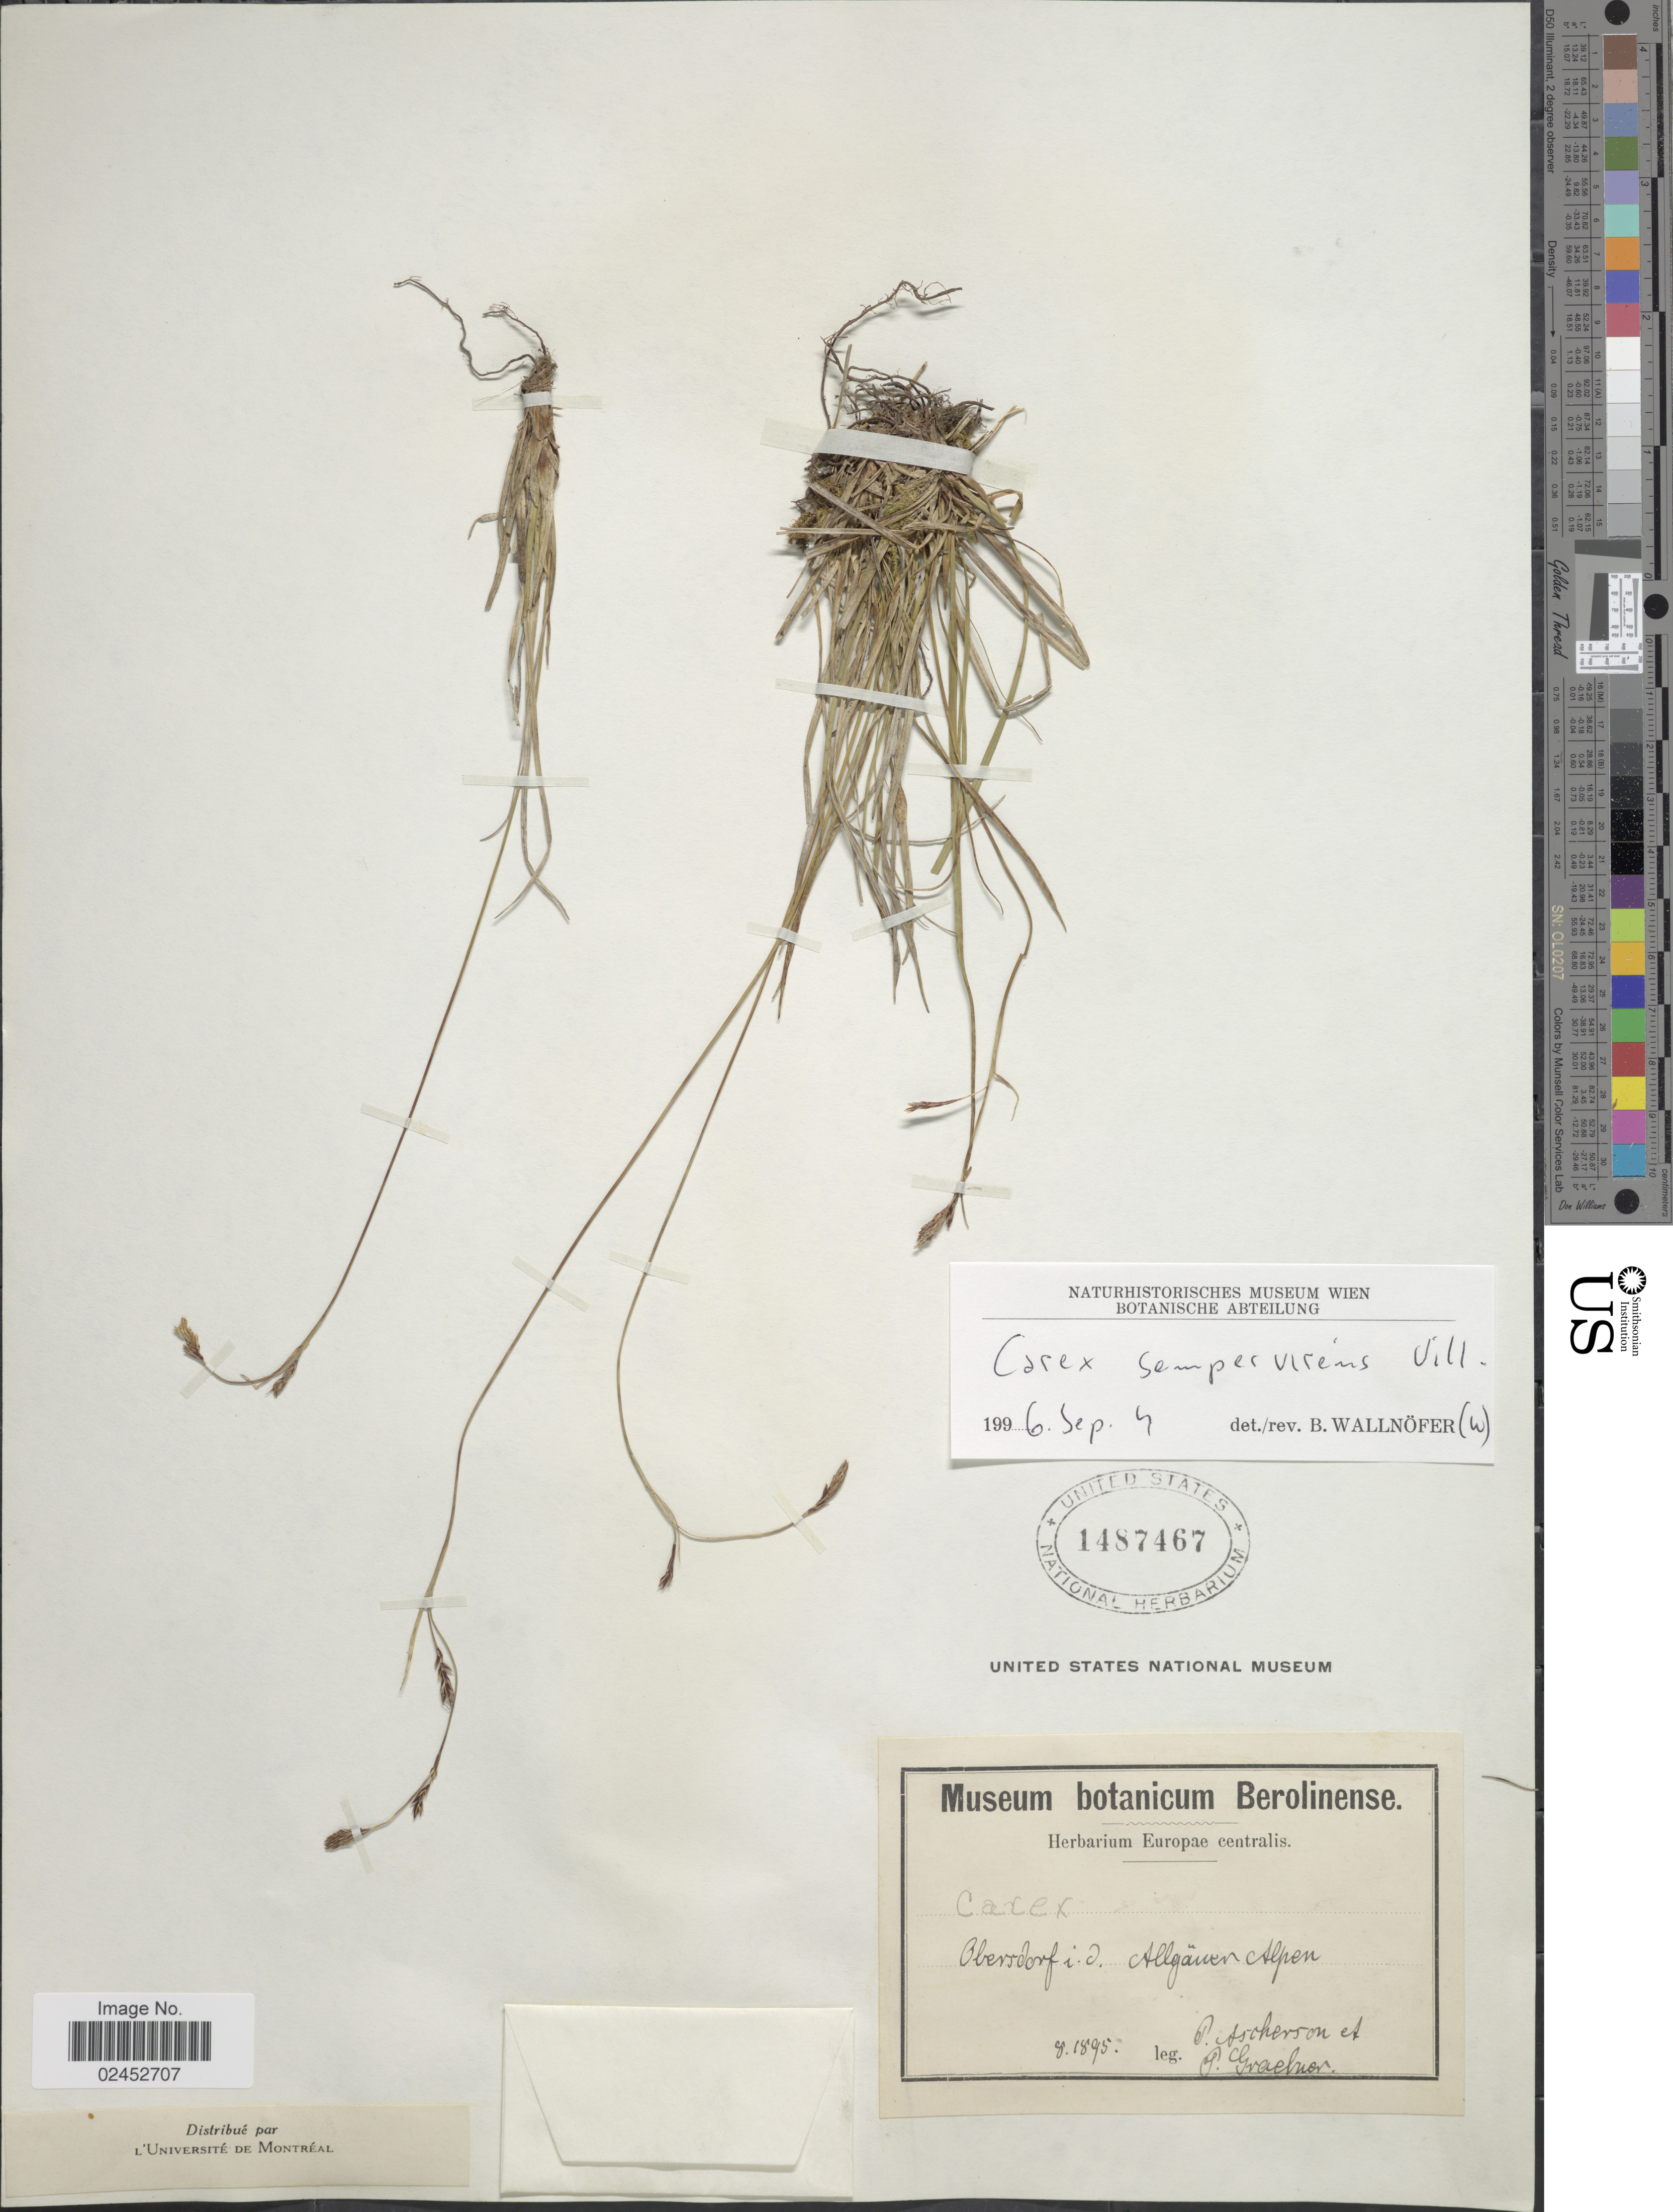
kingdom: Plantae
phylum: Tracheophyta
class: Liliopsida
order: Poales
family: Cyperaceae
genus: Carex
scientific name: Carex sempervirens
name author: Vill.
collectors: P. F. Ascherson & P. Graebner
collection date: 1895-08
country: Germany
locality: Obersdorf i. d. Allegaven Alpen.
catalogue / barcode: US 1487467